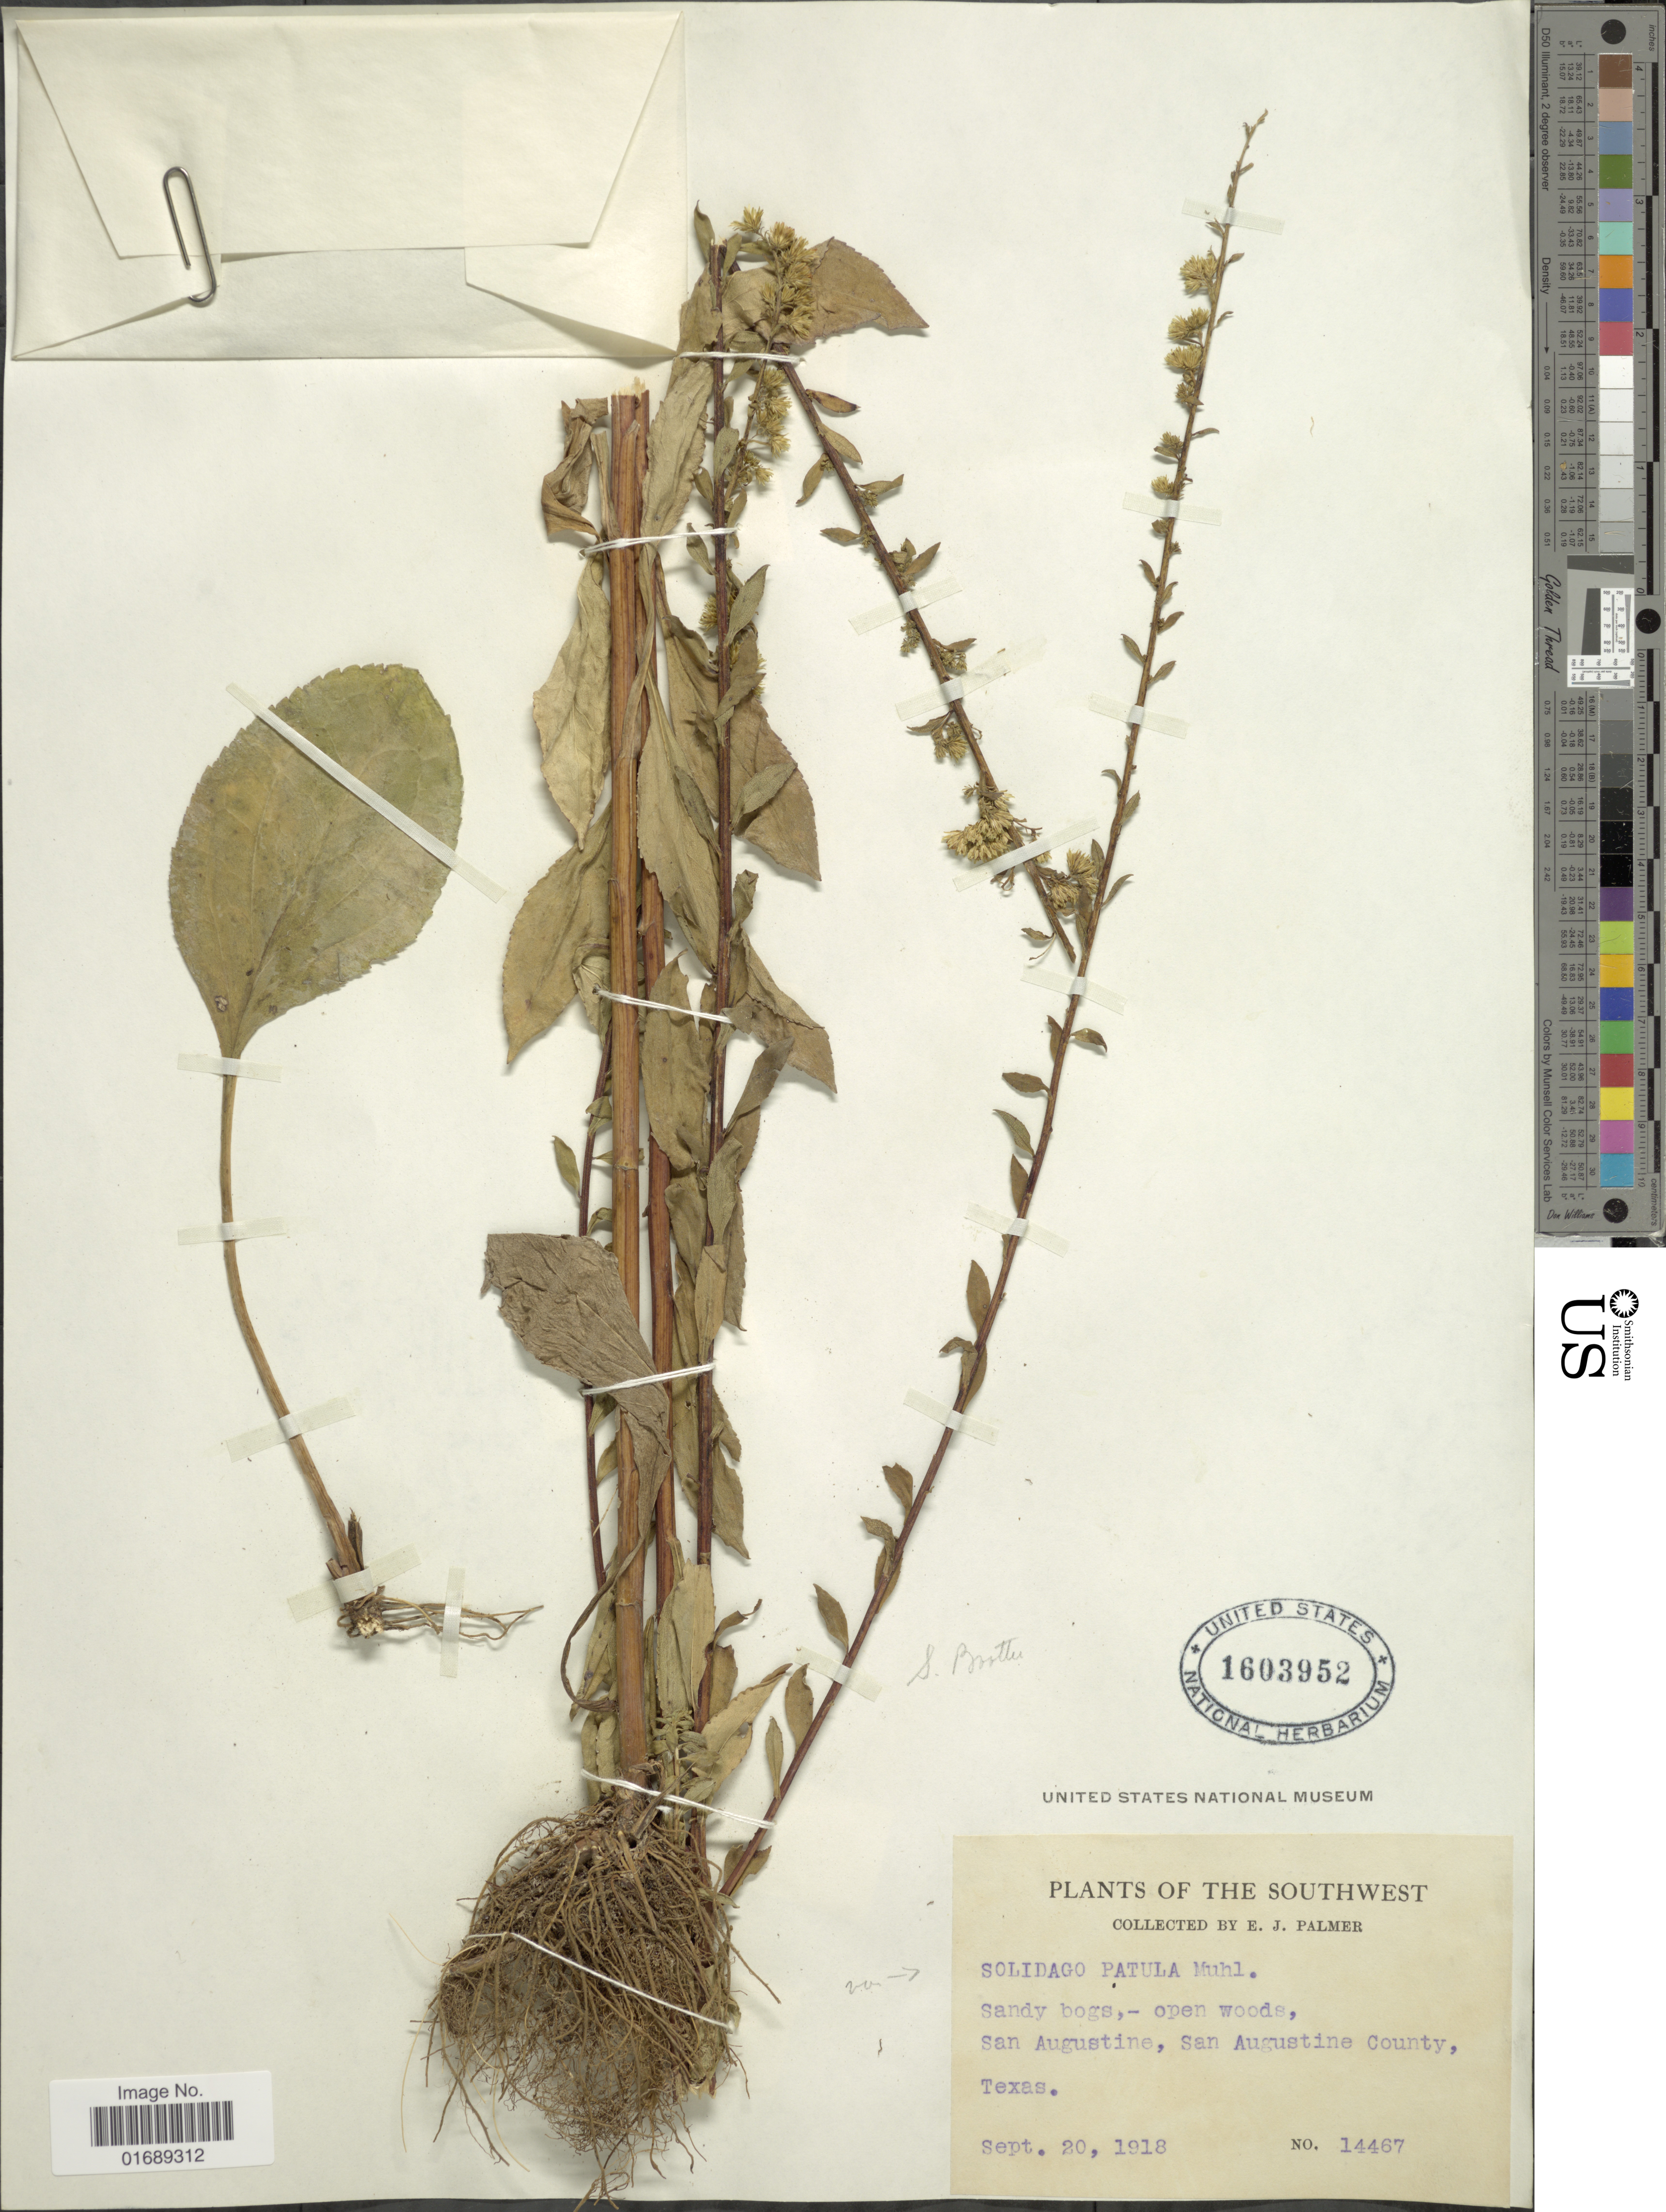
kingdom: Plantae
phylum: Tracheophyta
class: Magnoliopsida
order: Asterales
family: Asteraceae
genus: Solidago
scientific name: Solidago patula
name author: Muhl. ex Willd.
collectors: E. J. Palmer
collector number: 14467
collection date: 1918-09-20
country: United States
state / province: Texas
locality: The Southwest, Sandy bogs - open woods, San Augustine, San Augustine County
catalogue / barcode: US 1603952